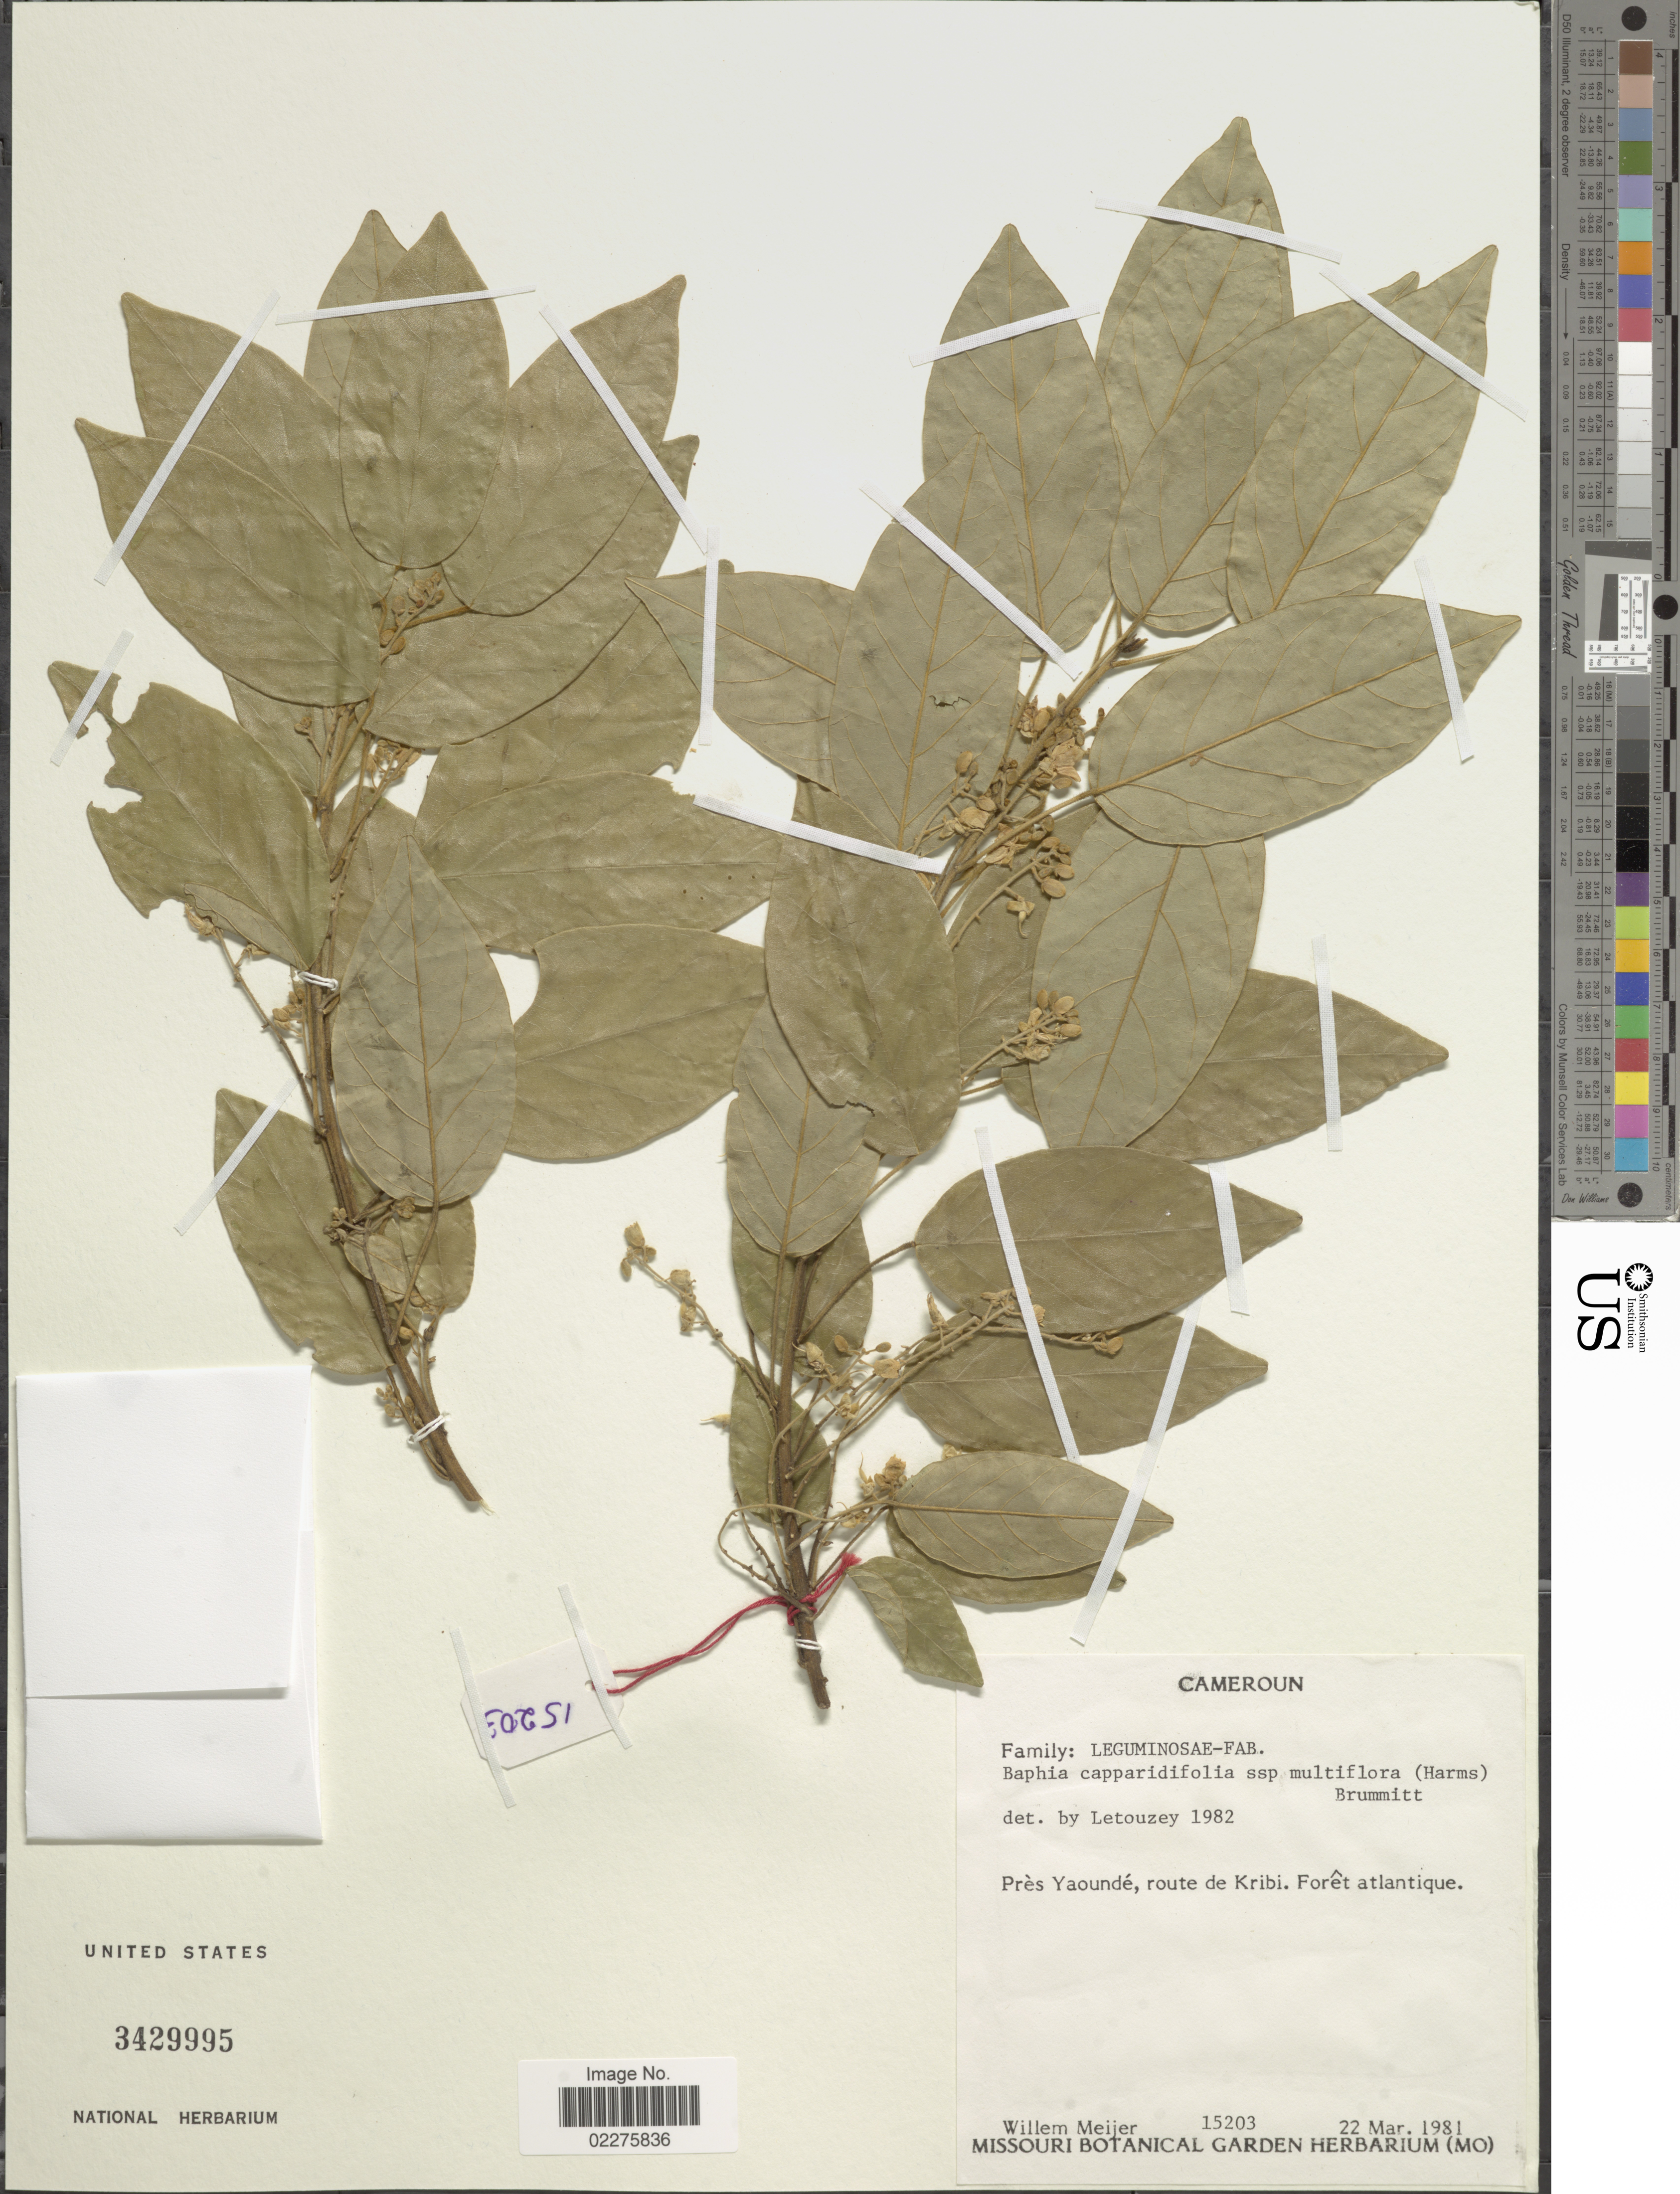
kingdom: Plantae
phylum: Tracheophyta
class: Magnoliopsida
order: Fabales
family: Fabaceae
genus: Baphia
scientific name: Baphia capparidifolia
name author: Baker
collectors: W. Meijer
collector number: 15203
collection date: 1981-03-22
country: Cameroon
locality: Pres Yaounde, route de Kribi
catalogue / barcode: US 3429995